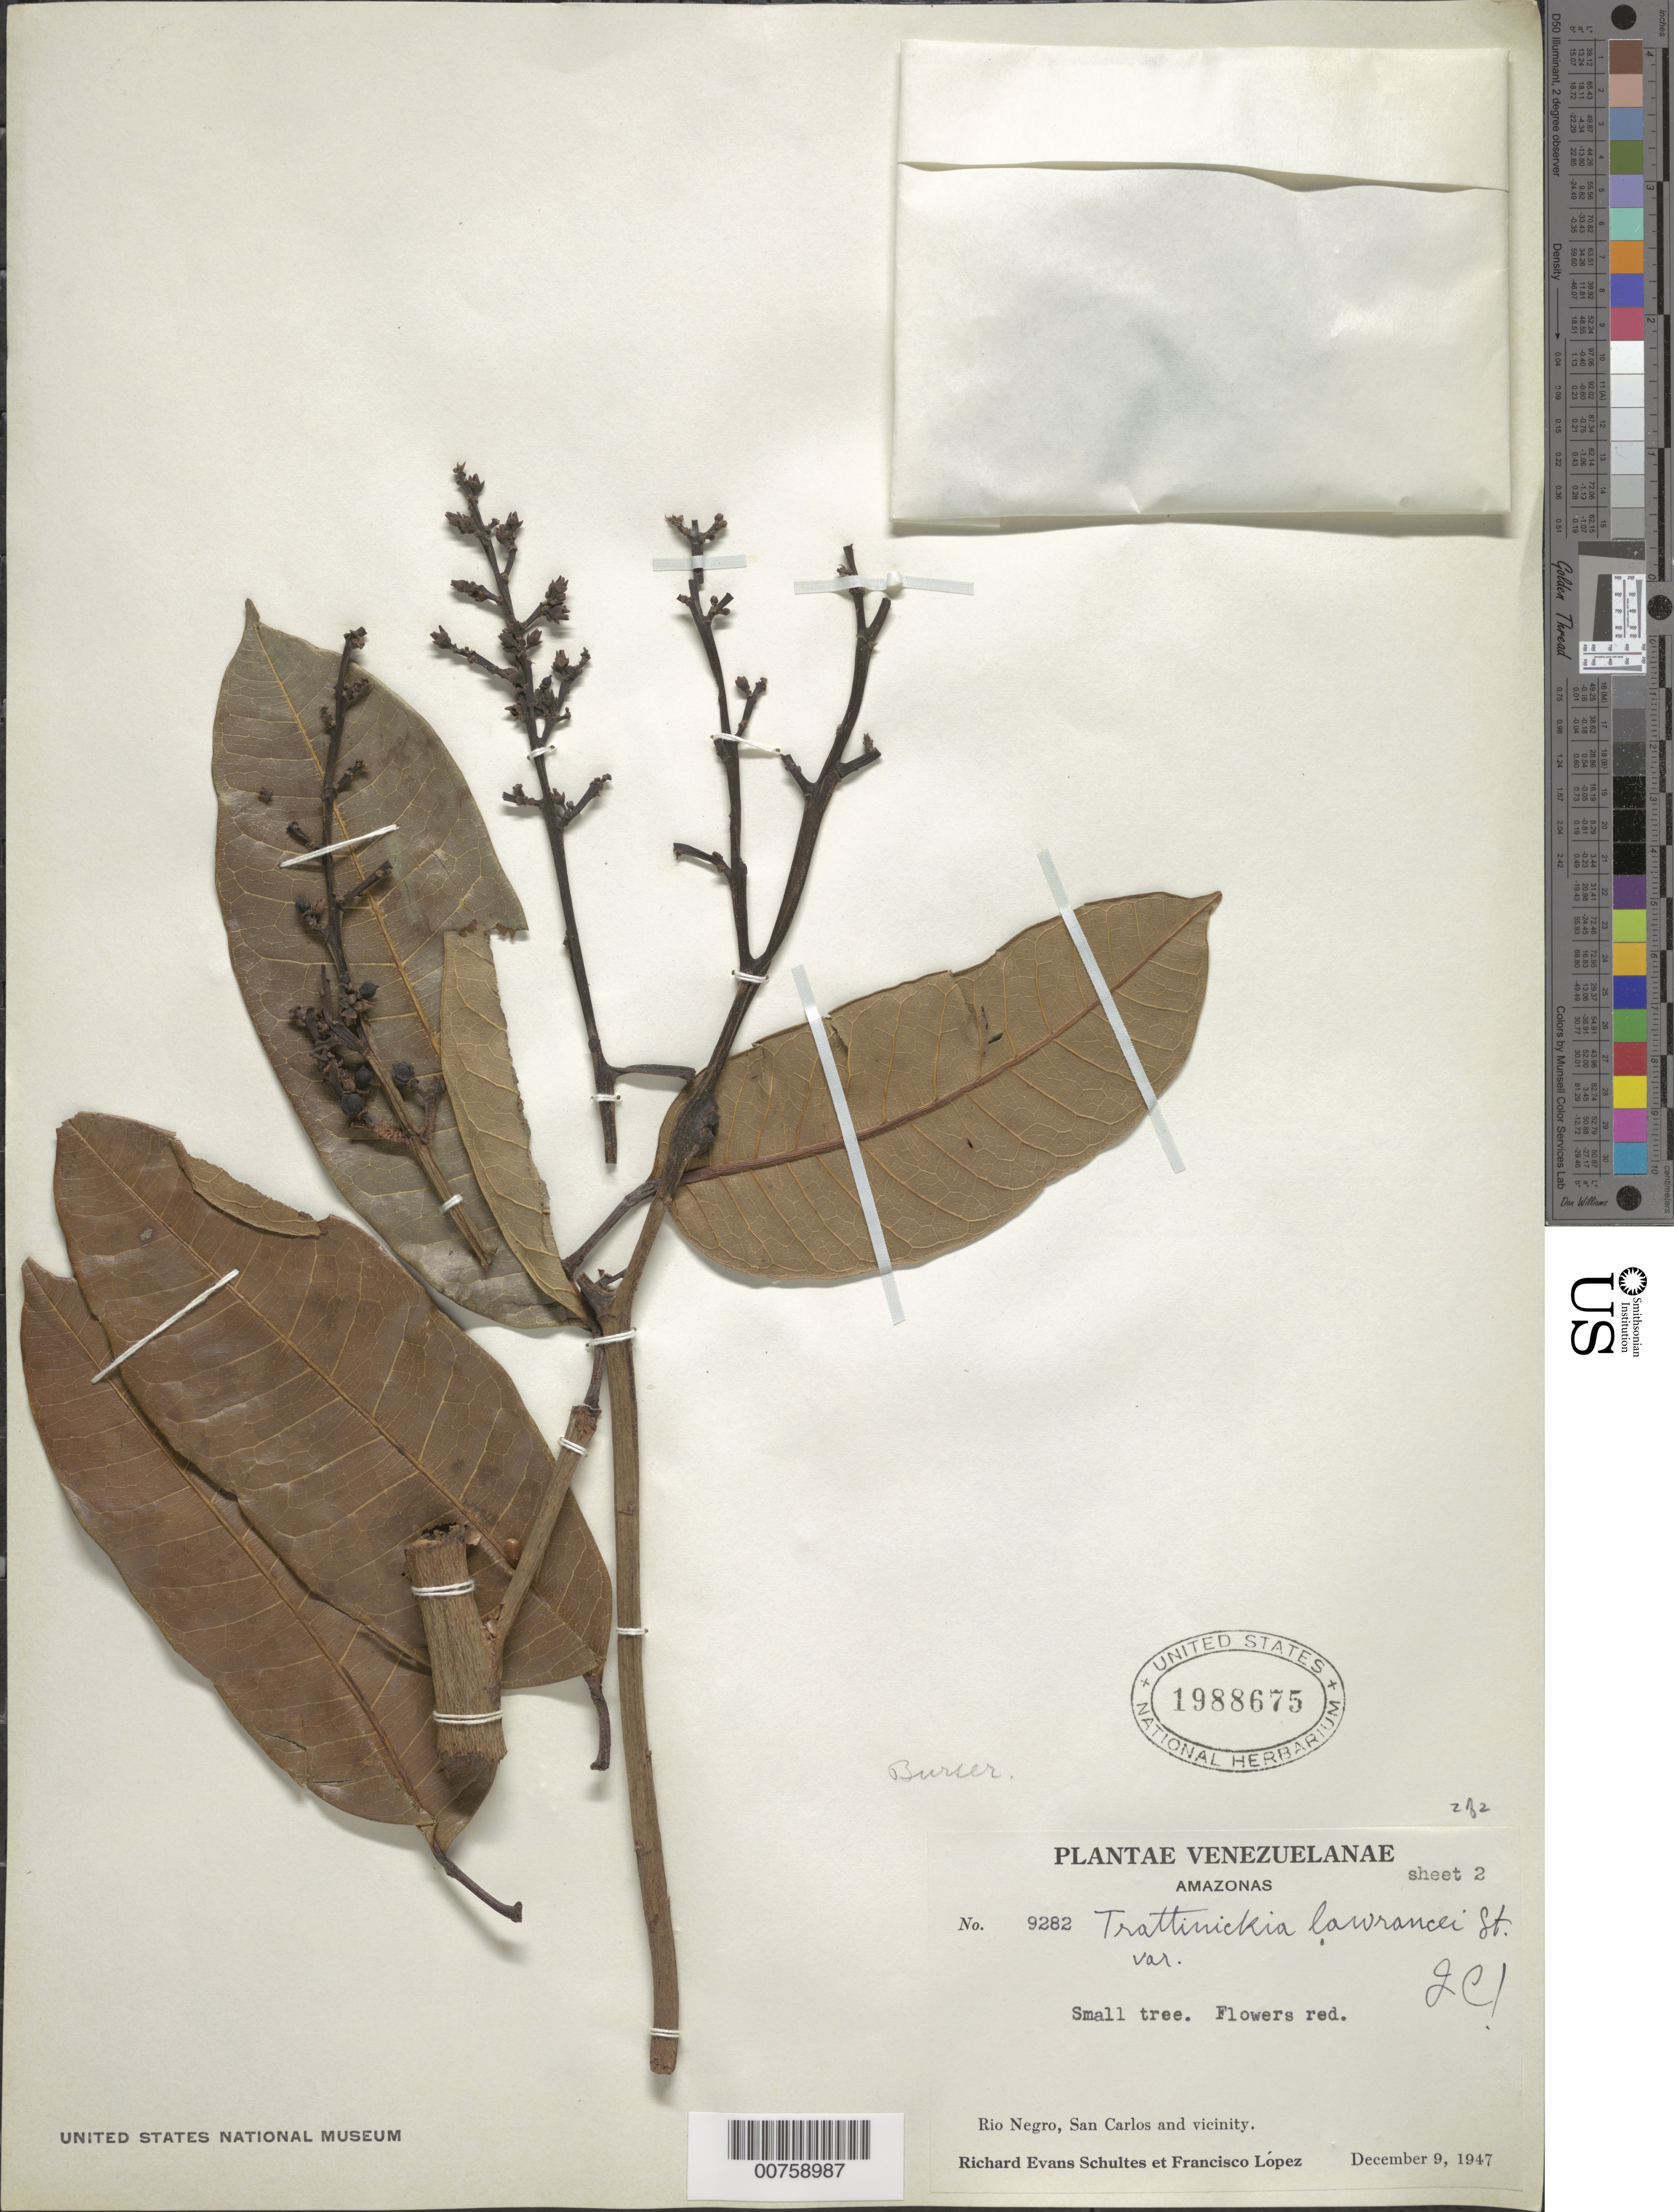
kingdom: Plantae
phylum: Tracheophyta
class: Magnoliopsida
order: Sapindales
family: Burseraceae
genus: Trattinnickia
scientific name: Trattinnickia lawrancei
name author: Standl. ex Swart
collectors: R. E. Schultes & F. Lopéz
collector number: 9282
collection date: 1947-12-09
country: Venezuela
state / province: Amazonas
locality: Rio Negro, San Carlos and vicinity.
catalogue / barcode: US 1988675